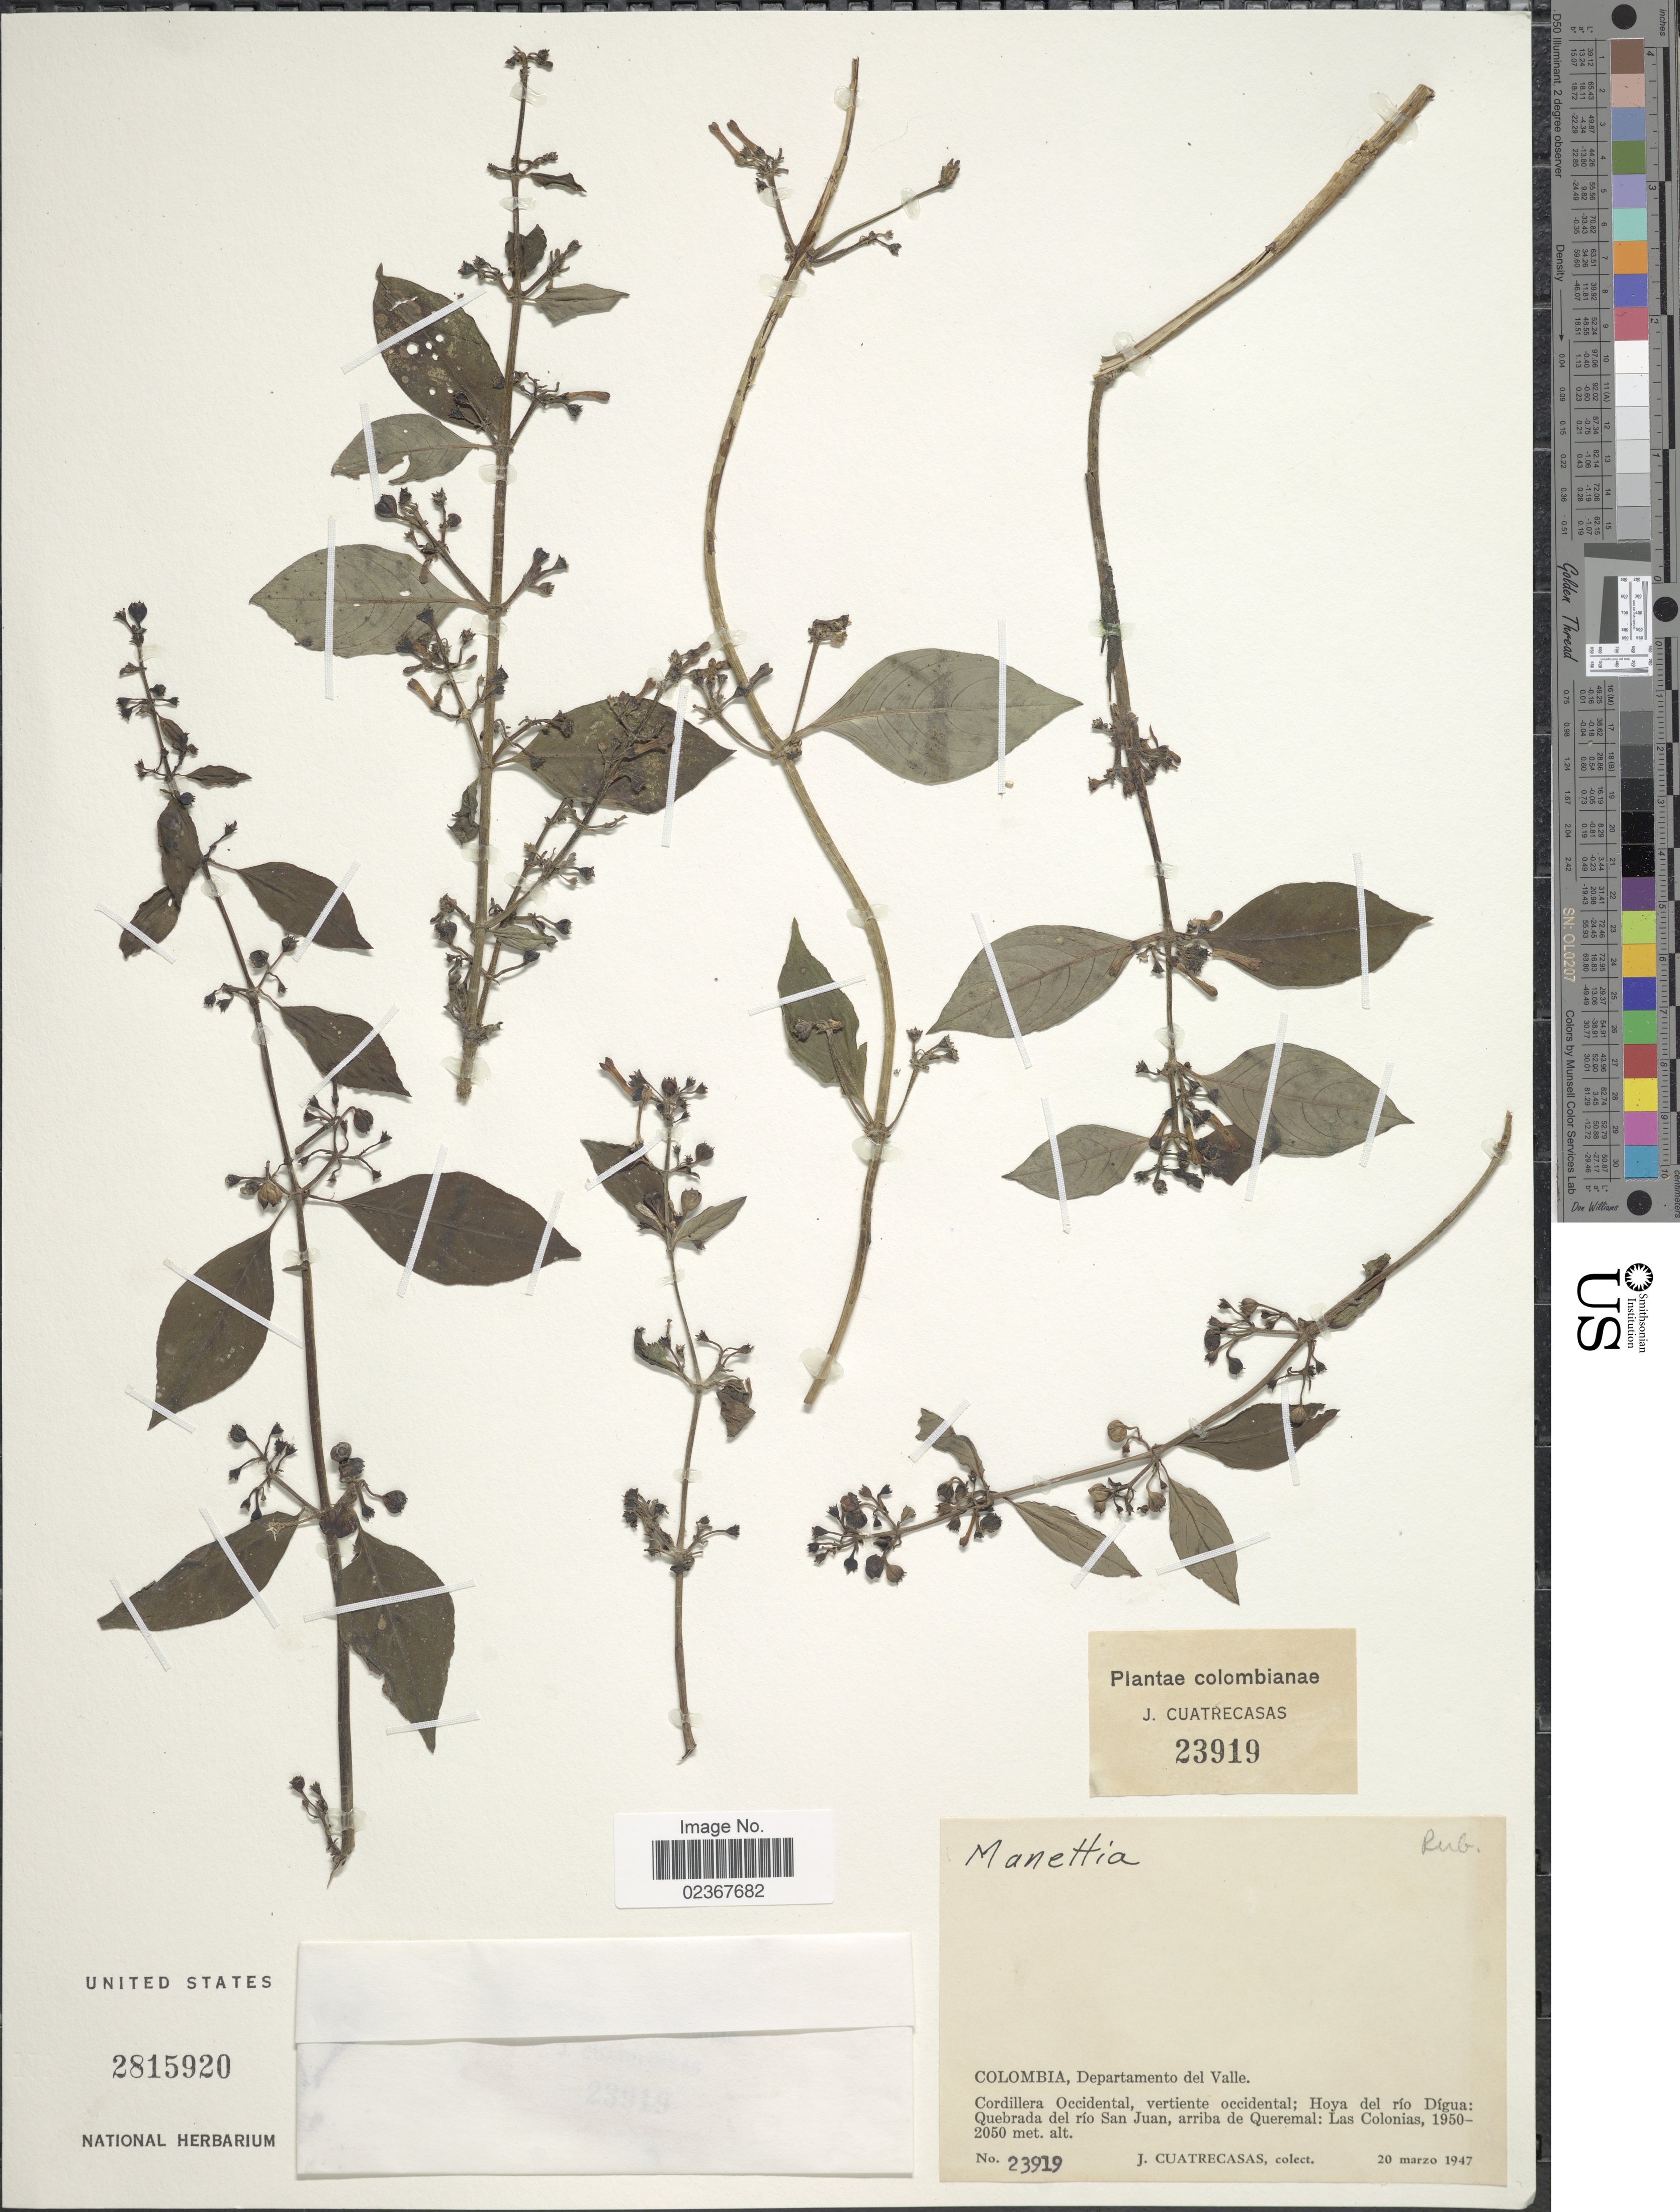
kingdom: Plantae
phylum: Tracheophyta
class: Magnoliopsida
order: Gentianales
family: Rubiaceae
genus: Manettia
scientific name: Manettia sp.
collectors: J. Cuatrecasas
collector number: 23919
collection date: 1947-03-20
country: Colombia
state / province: Valle del Cauca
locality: Departamento del Valle, Cordillera Occidental, vertiente occidental; Hoya del río D'gua: Quebrada del río San Juan, arriba de Queremal: Las Colonias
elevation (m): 1950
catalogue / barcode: US 2815920